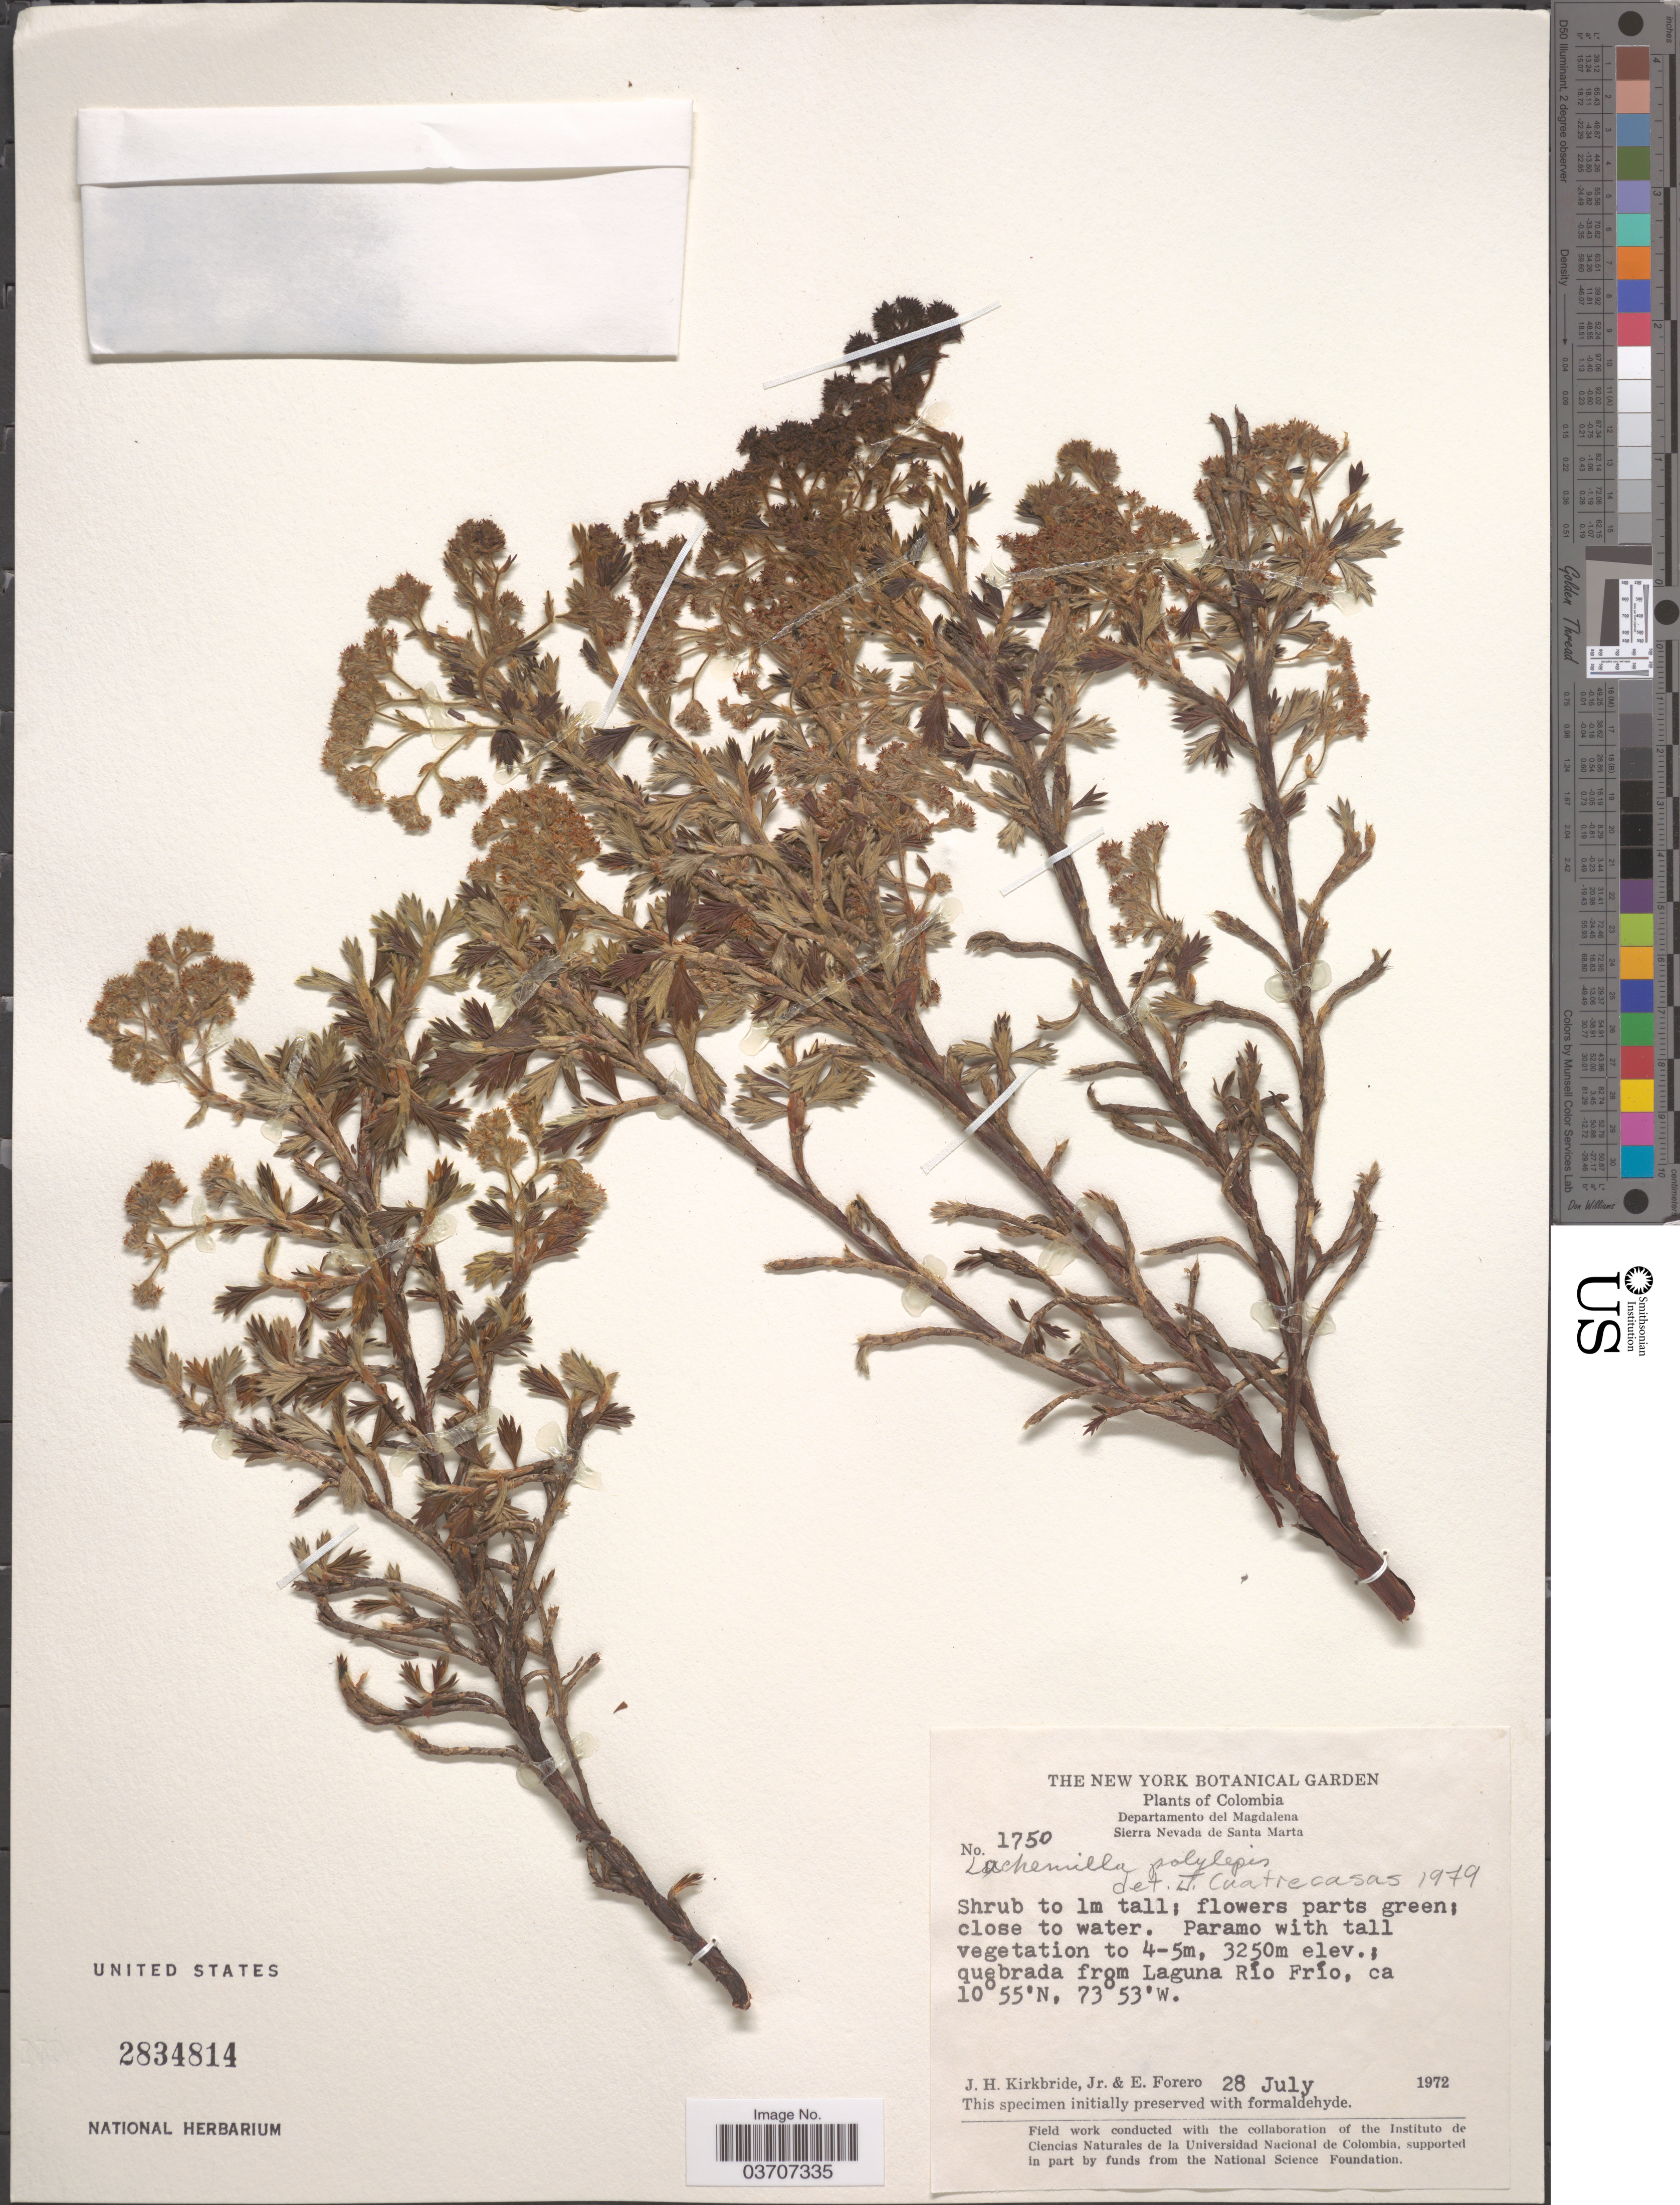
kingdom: Plantae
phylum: Tracheophyta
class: Magnoliopsida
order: Rosales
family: Rosaceae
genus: Lachemilla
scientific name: Lachemilla polylepis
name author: (Wedd.) Rothm.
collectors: J. H. Kirkbride & E. Forero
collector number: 1750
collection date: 1972-07-28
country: Colombia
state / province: Magdalena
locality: Departamento del Magdalena. Sierra Nevada de Santa Marta. Quebrada from Laguna Río Frío.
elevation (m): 3250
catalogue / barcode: US 2834814